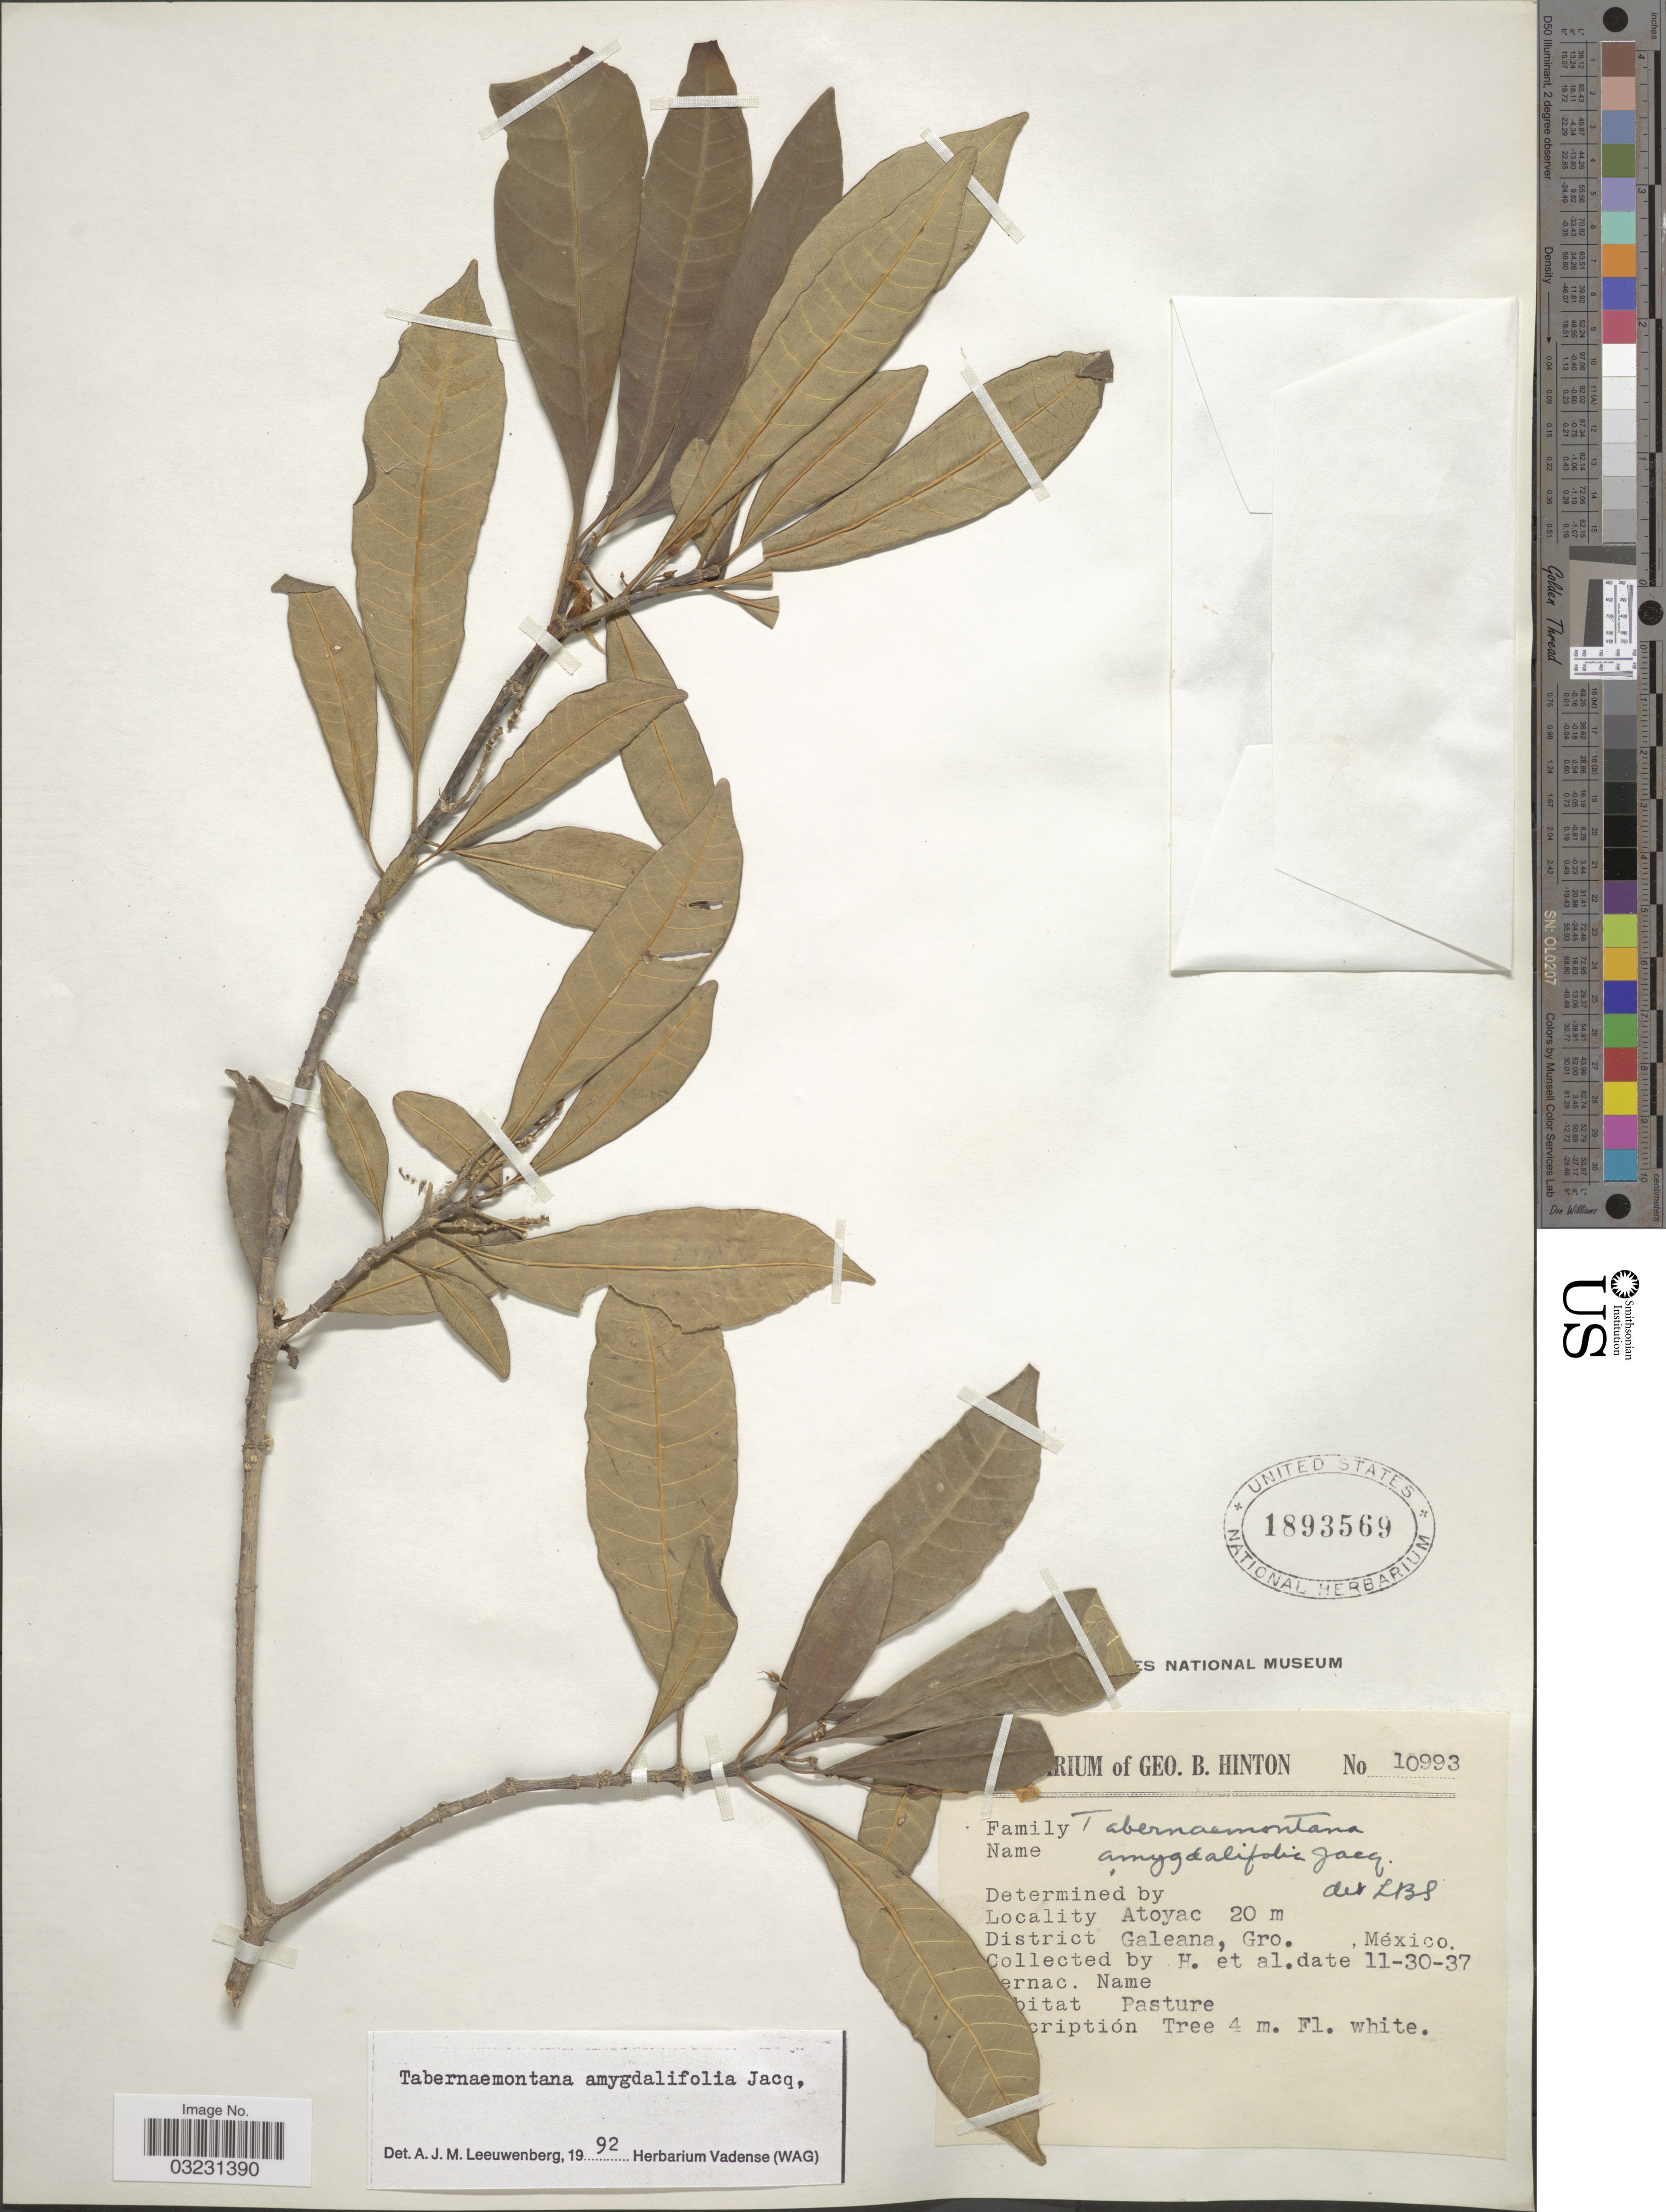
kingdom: Plantae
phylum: Tracheophyta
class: Magnoliopsida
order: Gentianales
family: Apocynaceae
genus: Tabernaemontana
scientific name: Tabernaemontana amygdalifolia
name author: Jacq.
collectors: G. B. Hinton & et al.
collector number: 10993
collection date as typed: Transcribed d/m/y: 30/11/37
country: Mexico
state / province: Guerrero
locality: Atoyac, District Galeana, Gro.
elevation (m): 20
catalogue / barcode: US 1893569